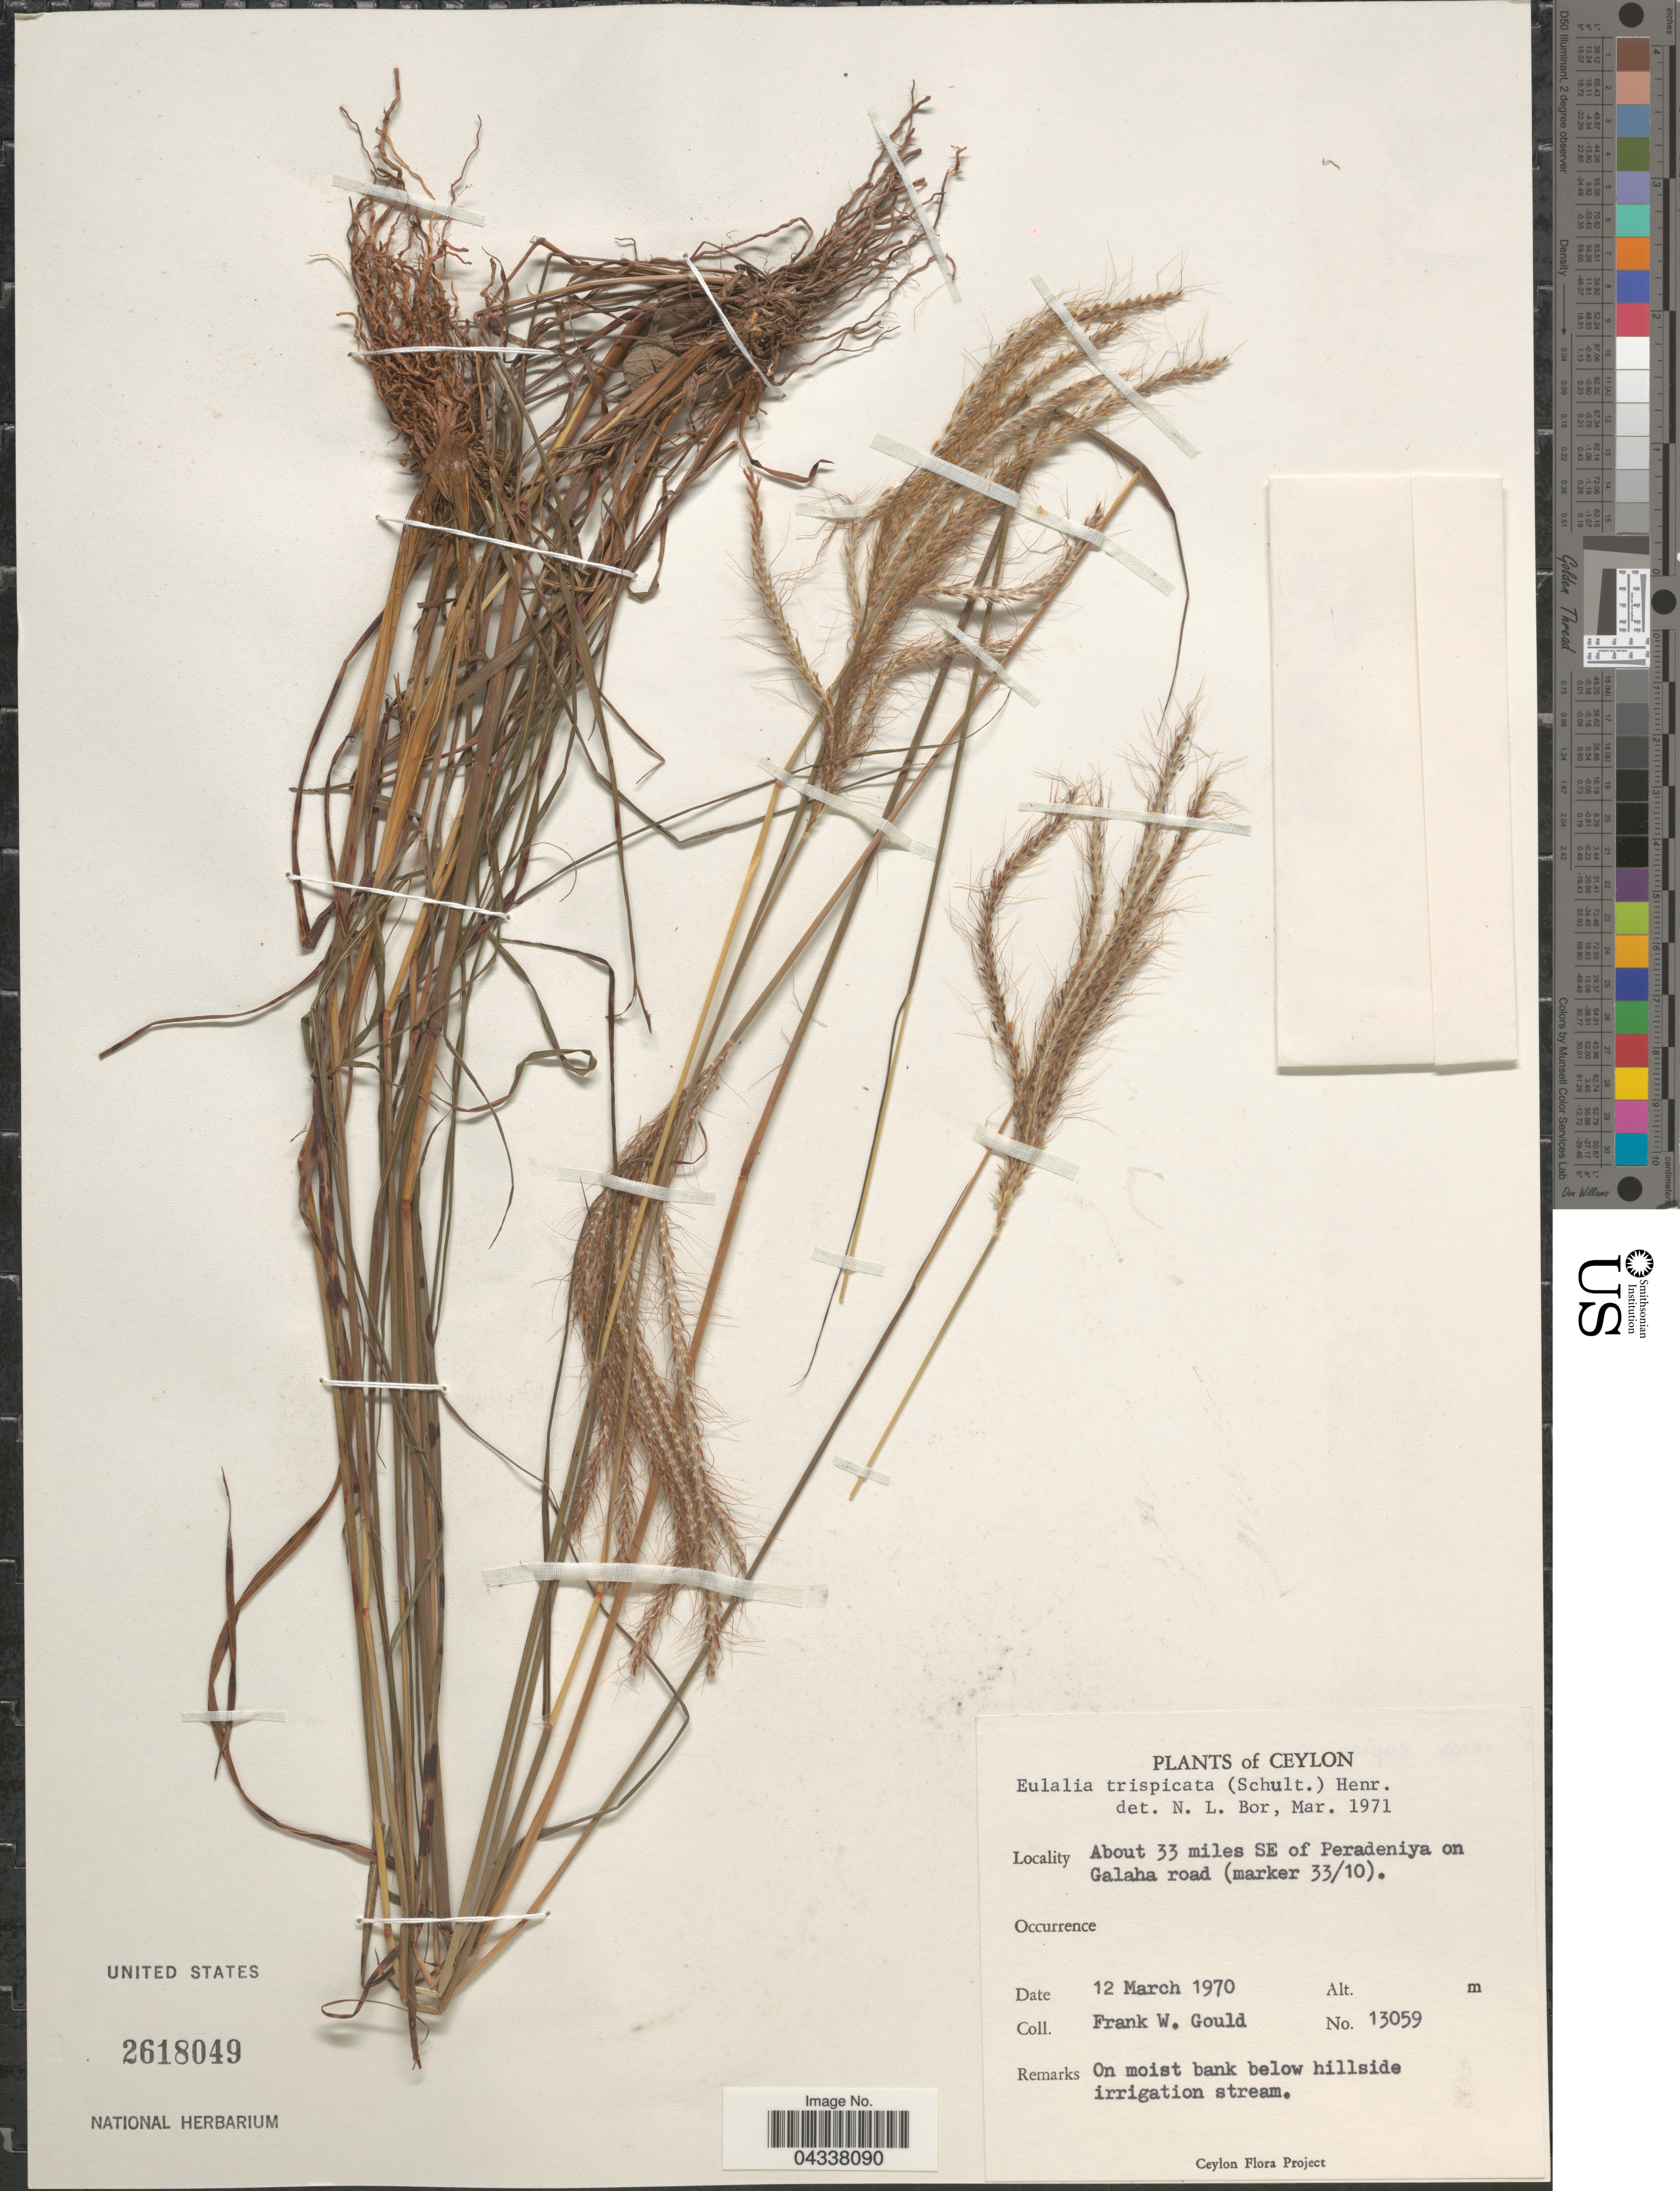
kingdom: Plantae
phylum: Tracheophyta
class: Liliopsida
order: Poales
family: Poaceae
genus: Pseudopogonatherum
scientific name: Pseudopogonatherum trispicatum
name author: (Schult.) Ohwi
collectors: F. W. Gould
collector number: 13059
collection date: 1970-03-12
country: Sri Lanka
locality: Ceylon. About 33 miles SE of Peradeniya on Galaha road (marker 33/10).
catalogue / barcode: US 2618049